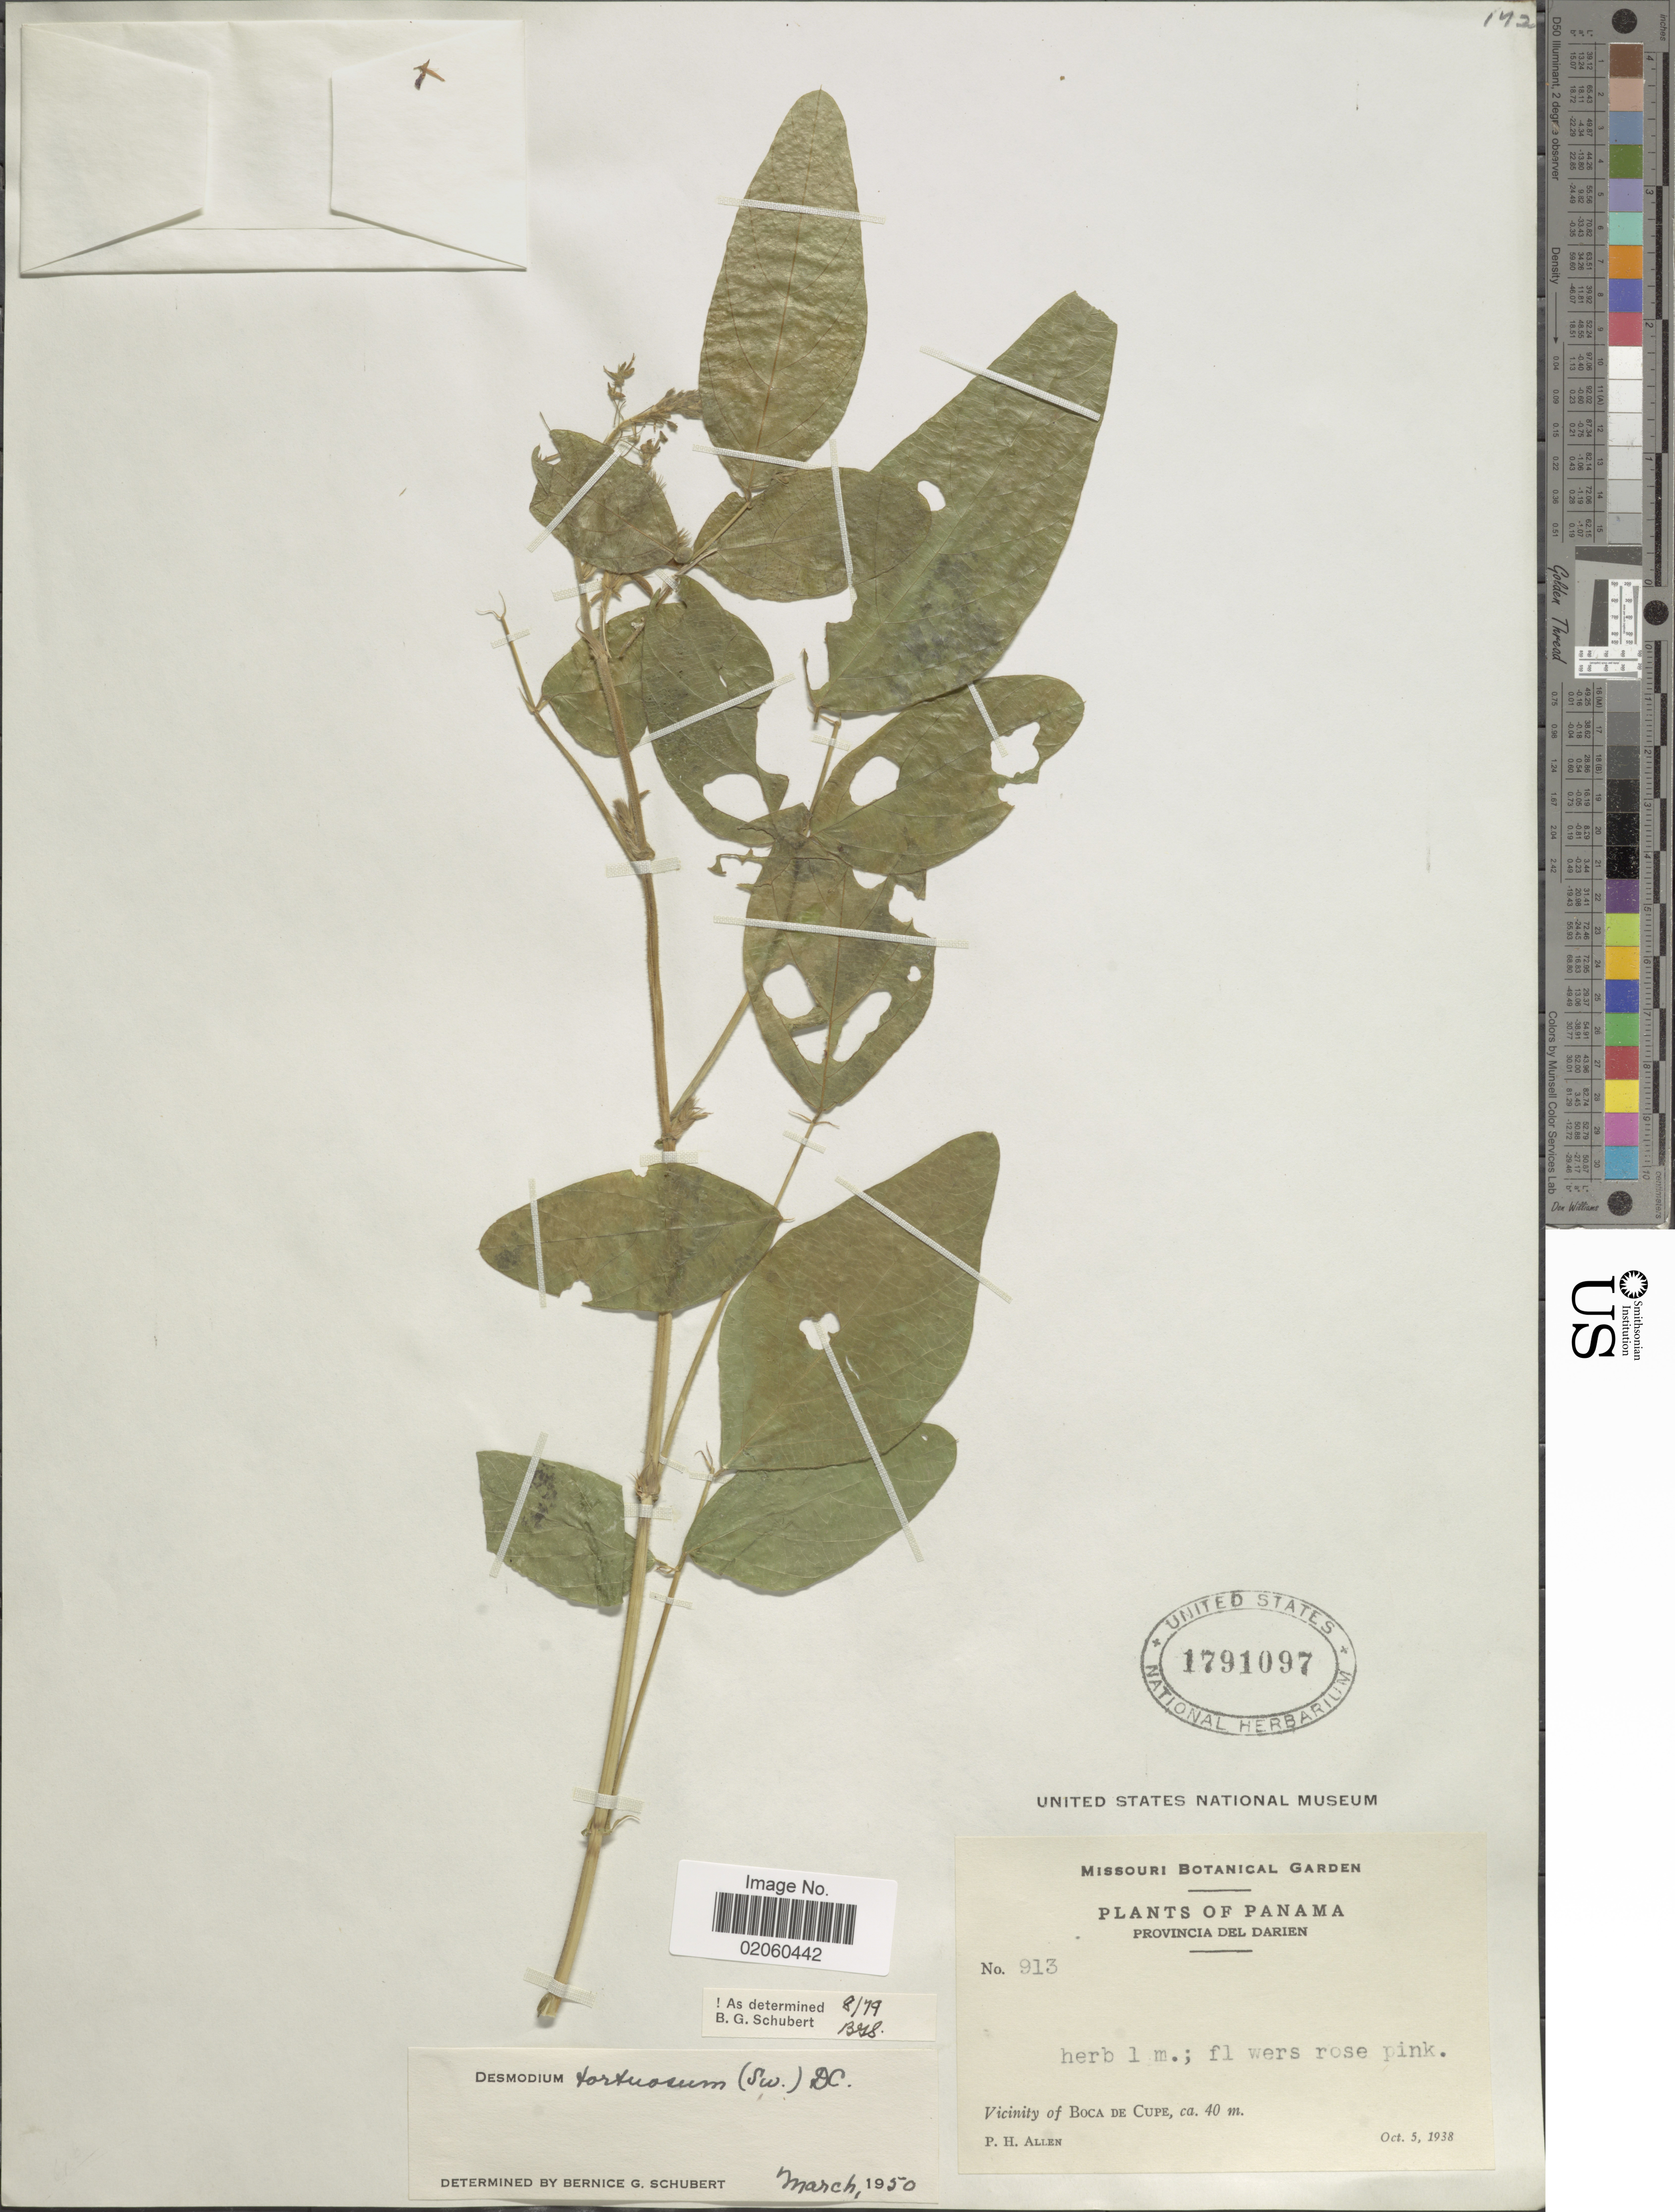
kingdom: Plantae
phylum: Tracheophyta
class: Magnoliopsida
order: Fabales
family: Fabaceae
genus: Desmodium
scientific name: Desmodium tortuosum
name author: (Sw.) DC.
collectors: P. H. Allen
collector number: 913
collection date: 1938-10-05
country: Panama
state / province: Darién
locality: Provincia del Darien, Vicinity of Boca de Cupe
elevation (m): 40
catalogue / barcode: US 1791097